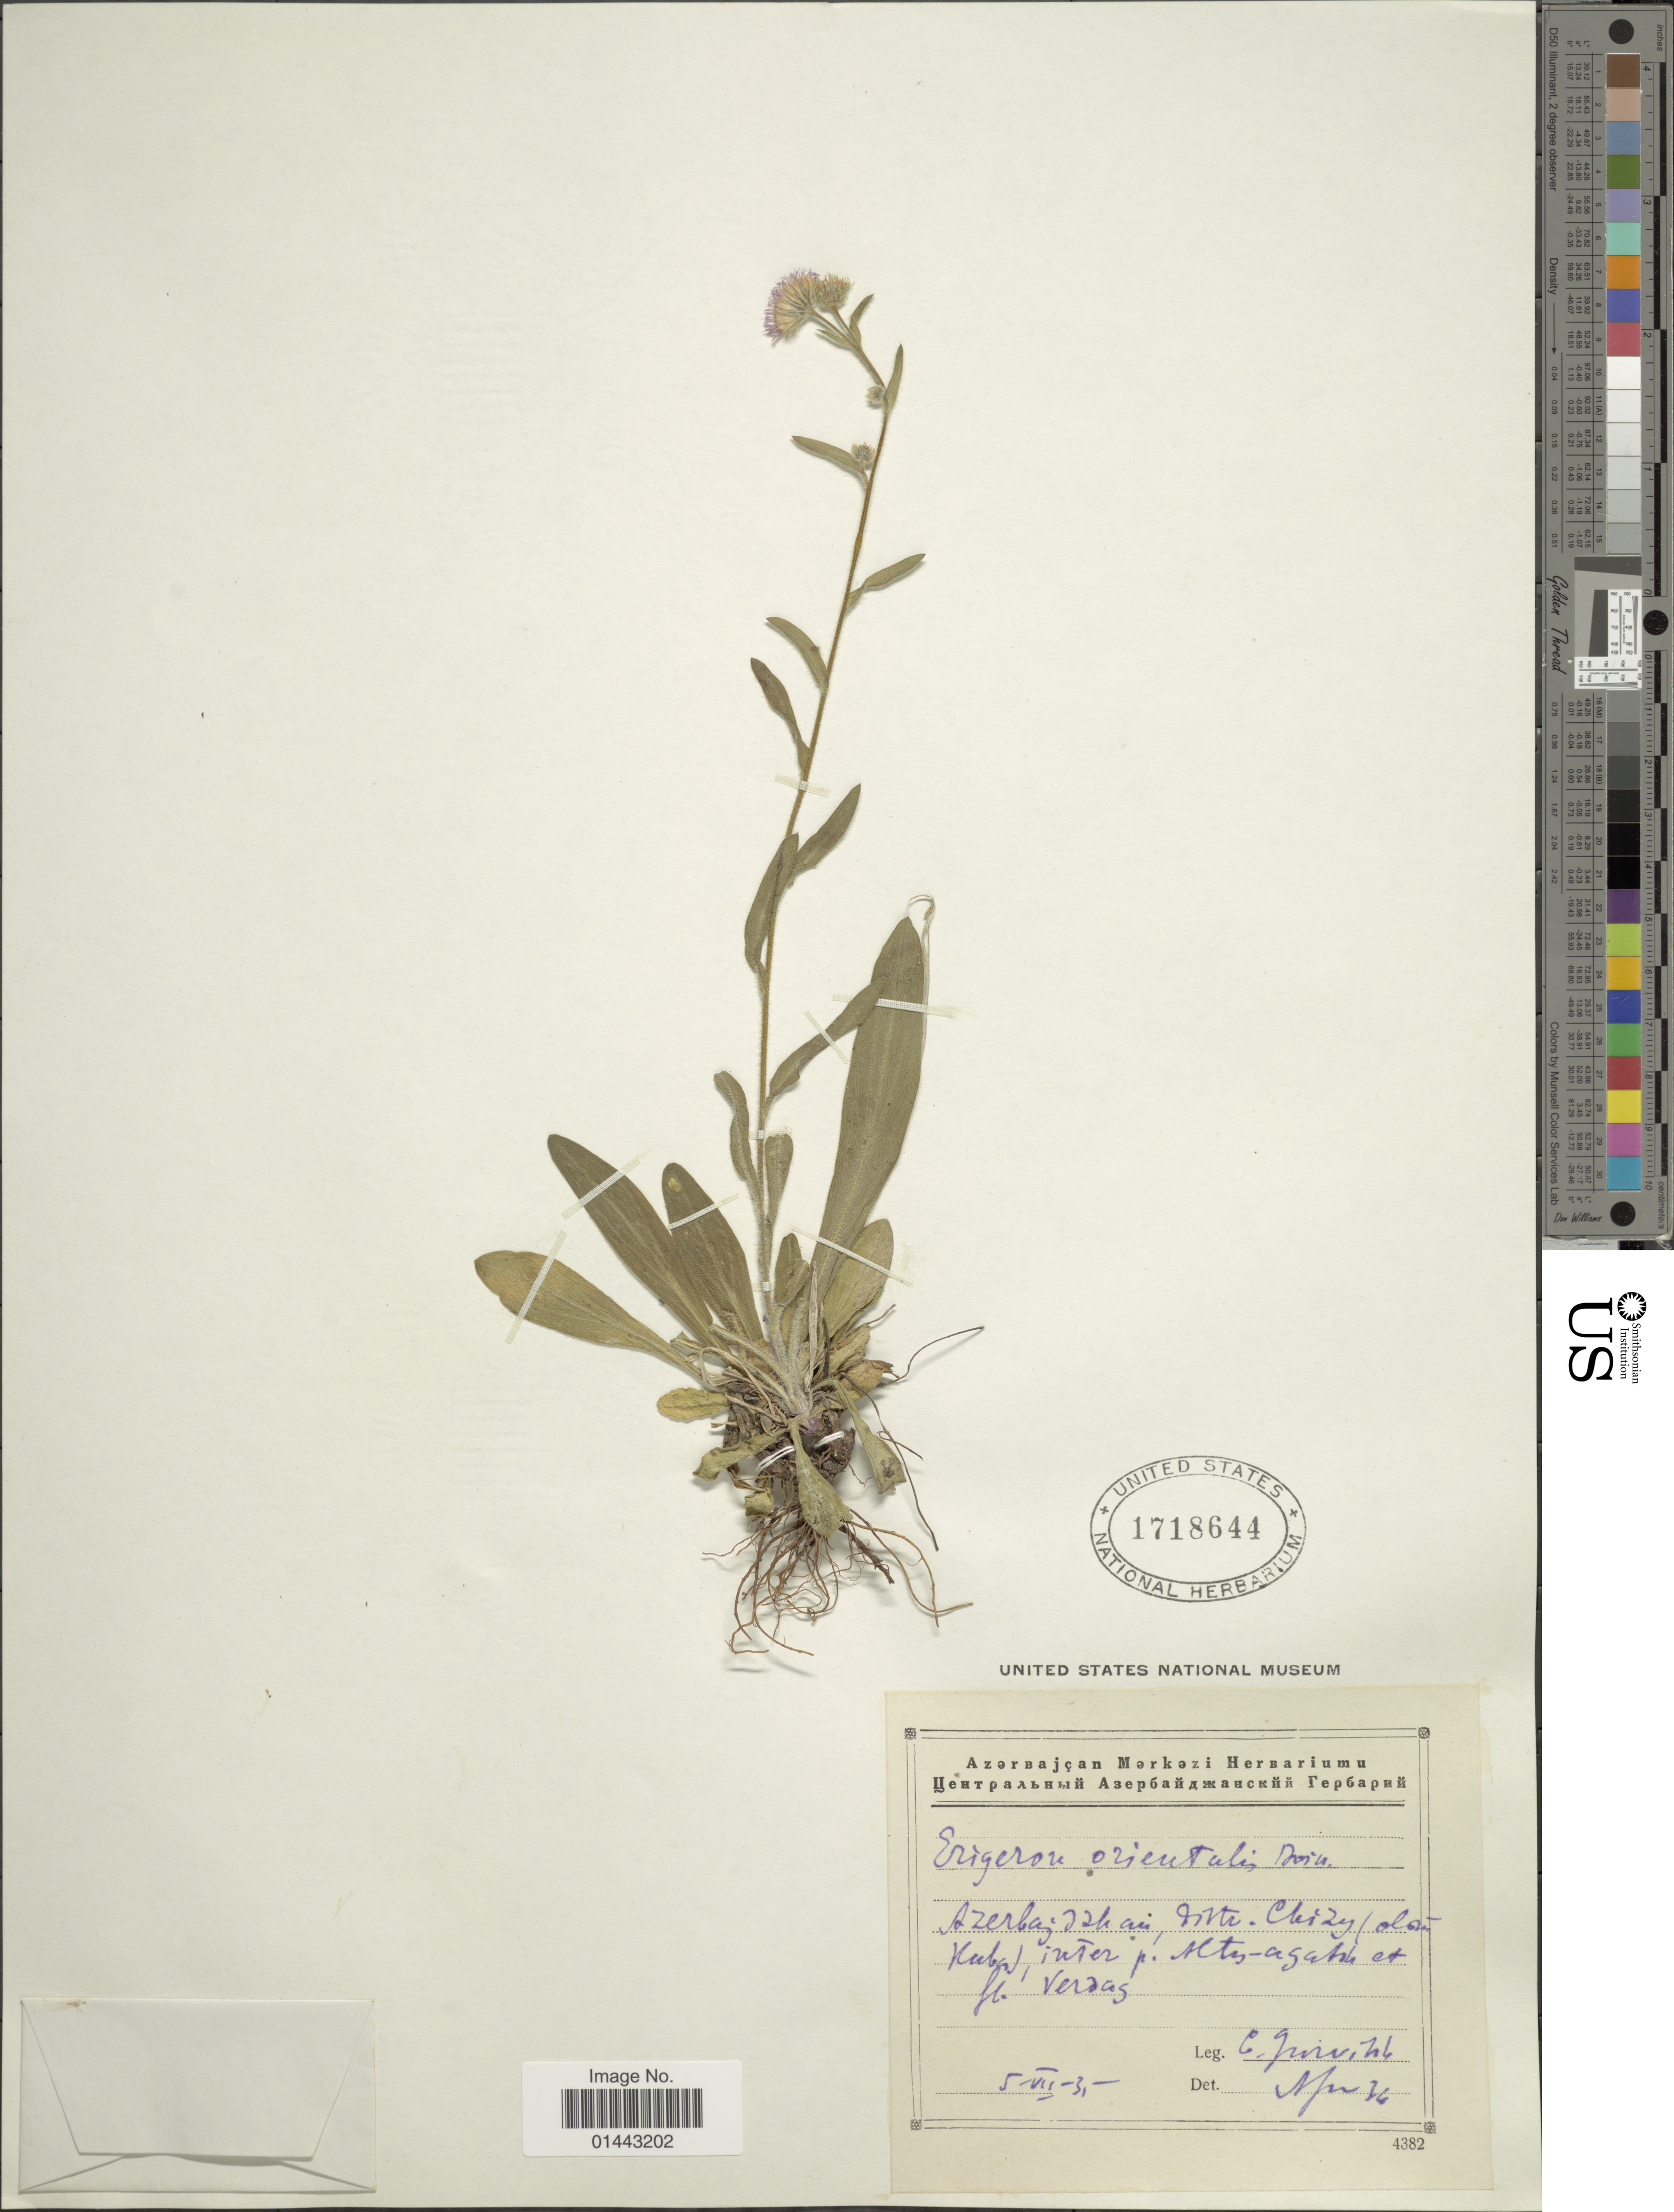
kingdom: Plantae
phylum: Tracheophyta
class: Magnoliopsida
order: Asterales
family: Asteraceae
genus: Erigeron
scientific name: Erigeron orientalis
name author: Boiss.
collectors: S. V. Juzepczuk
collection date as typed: Transcribed d/m/y: 5/7/35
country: Azerbaijan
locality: Azerba; Izhau, Monte. Chizy. clor Kuba, inter p. Alta-agathi et fl. verzag. [interpreted]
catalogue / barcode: US 1718644